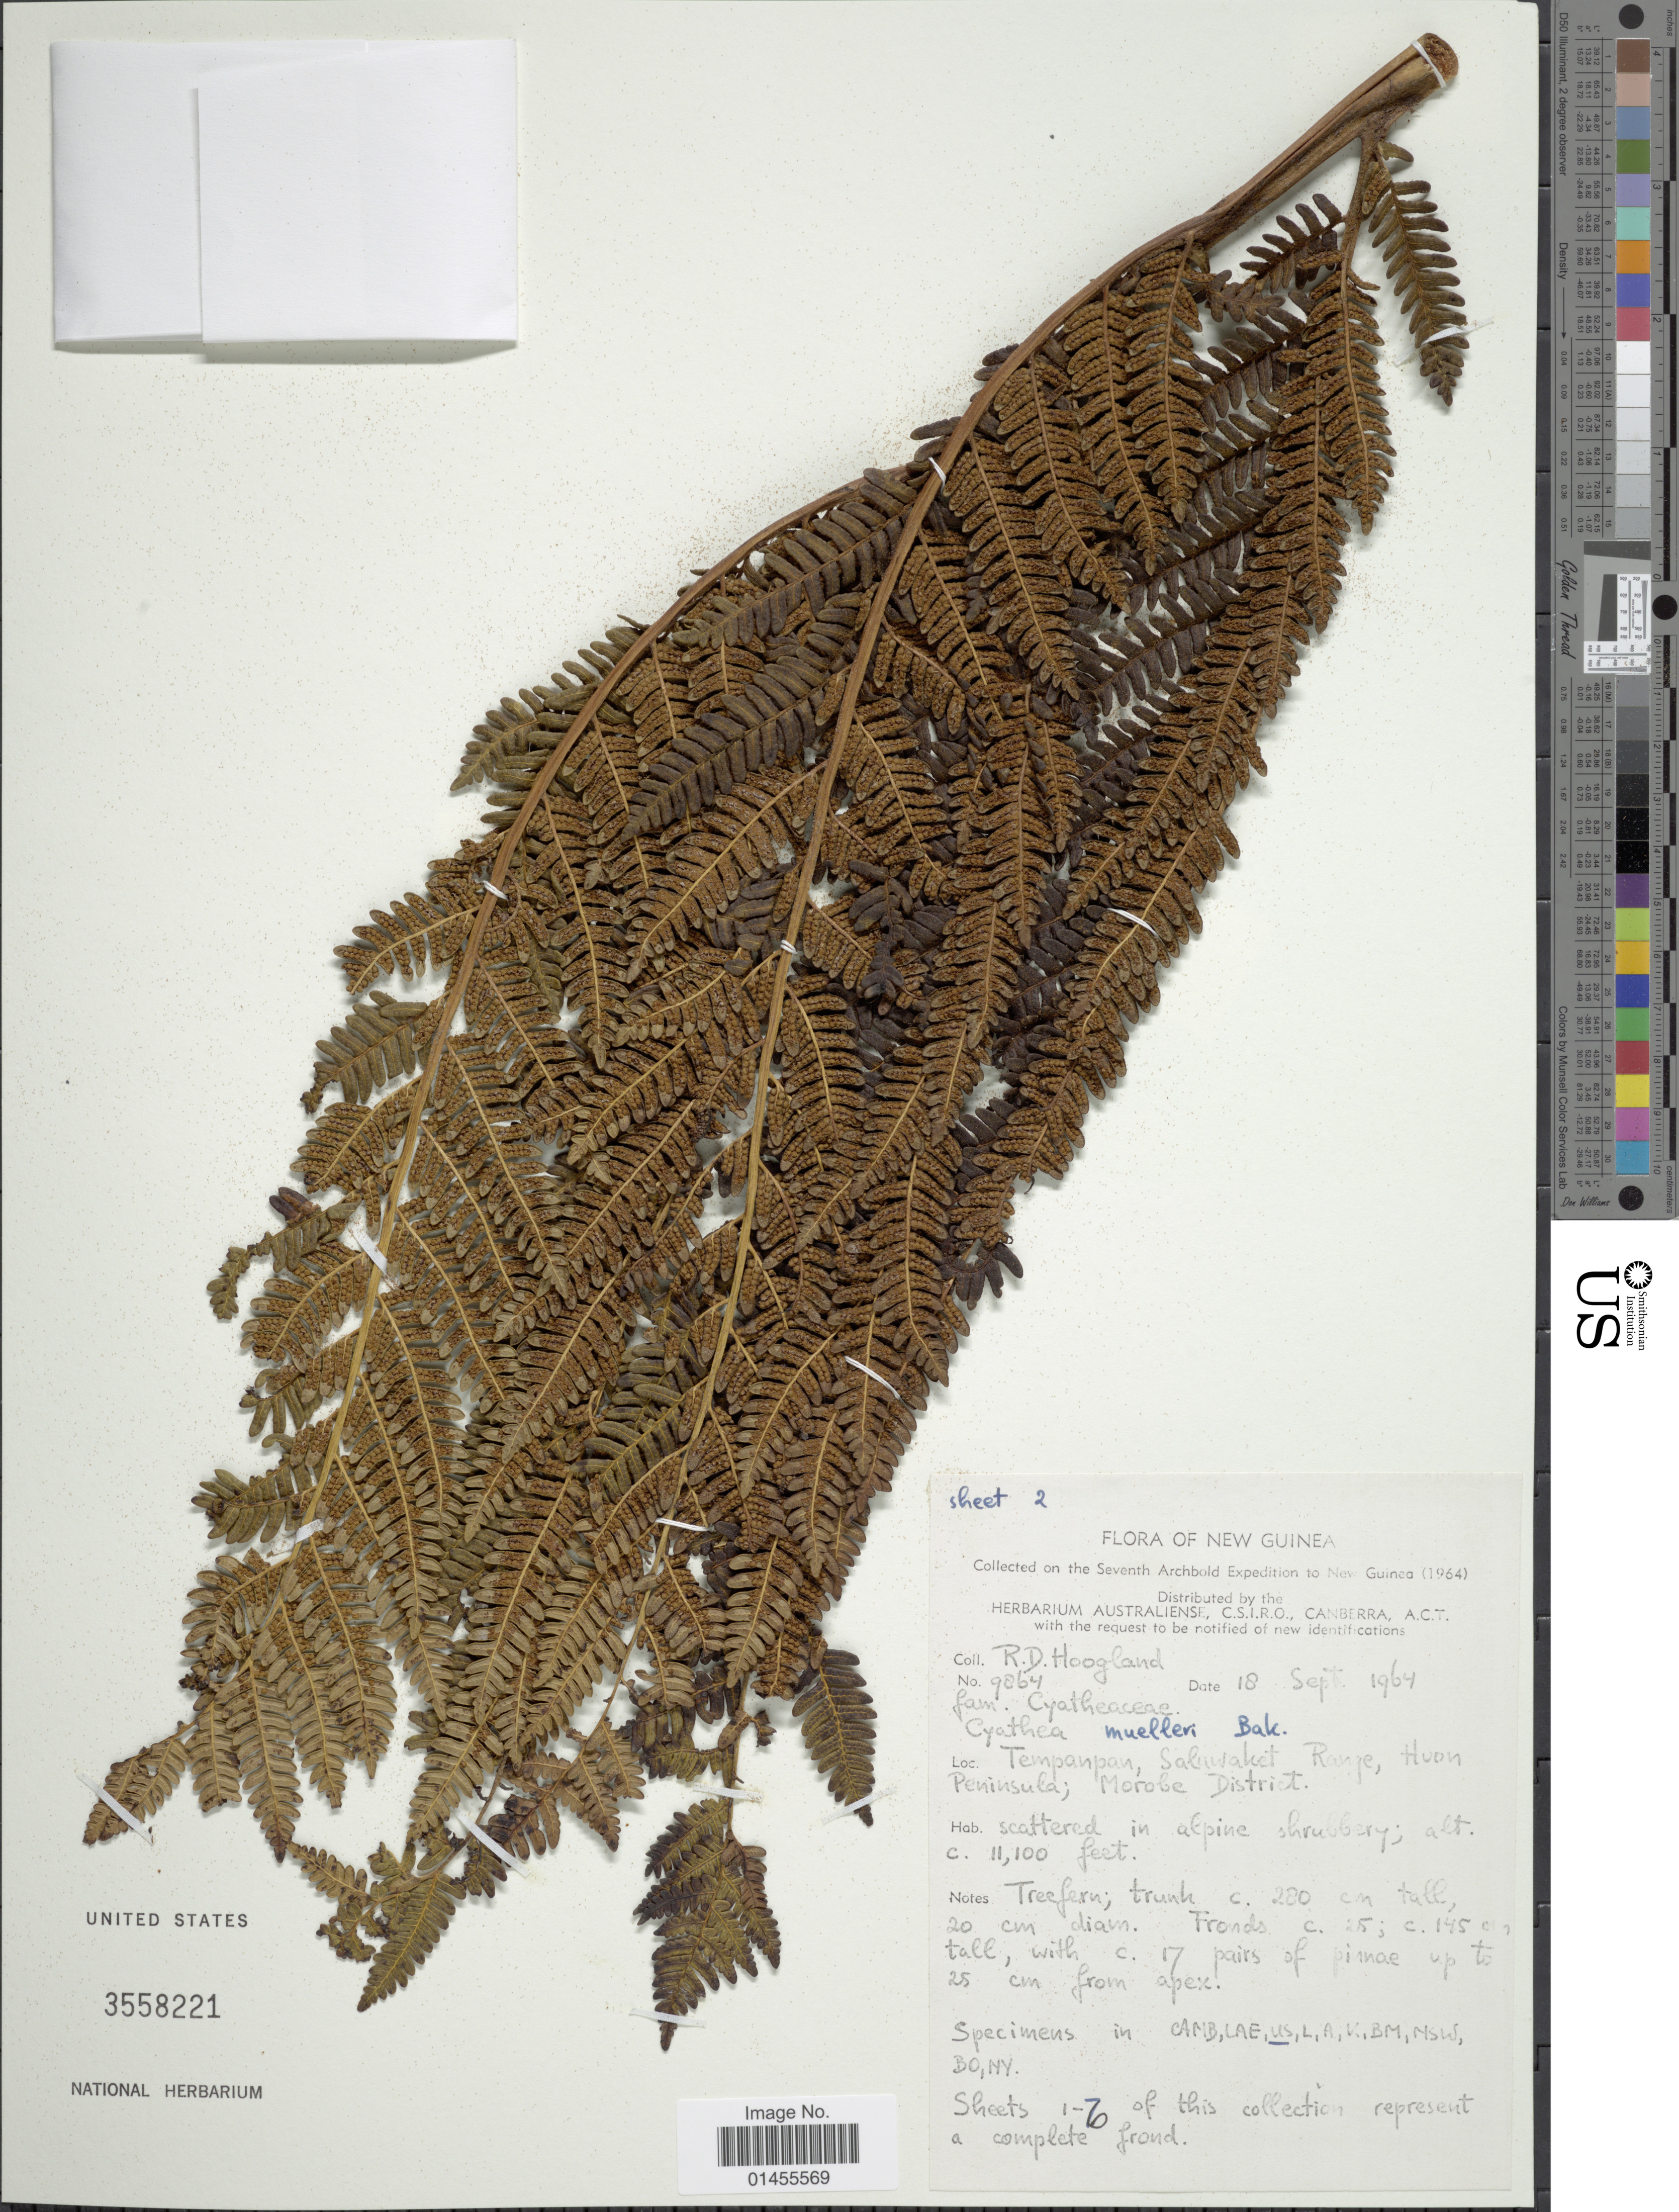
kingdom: Plantae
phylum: Tracheophyta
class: Polypodiopsida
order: Cyatheales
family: Cyatheaceae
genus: Alsophila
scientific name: Alsophila muelleri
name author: (Baker) R.M. Tryon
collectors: R. D. Hoogland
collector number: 9864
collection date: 1964-09-18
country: Papua New Guinea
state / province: Morobe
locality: New Guinea. Tempanpan, Salawaket Range, Huon Peninsula, Morobe District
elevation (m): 3383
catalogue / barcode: US 3558221